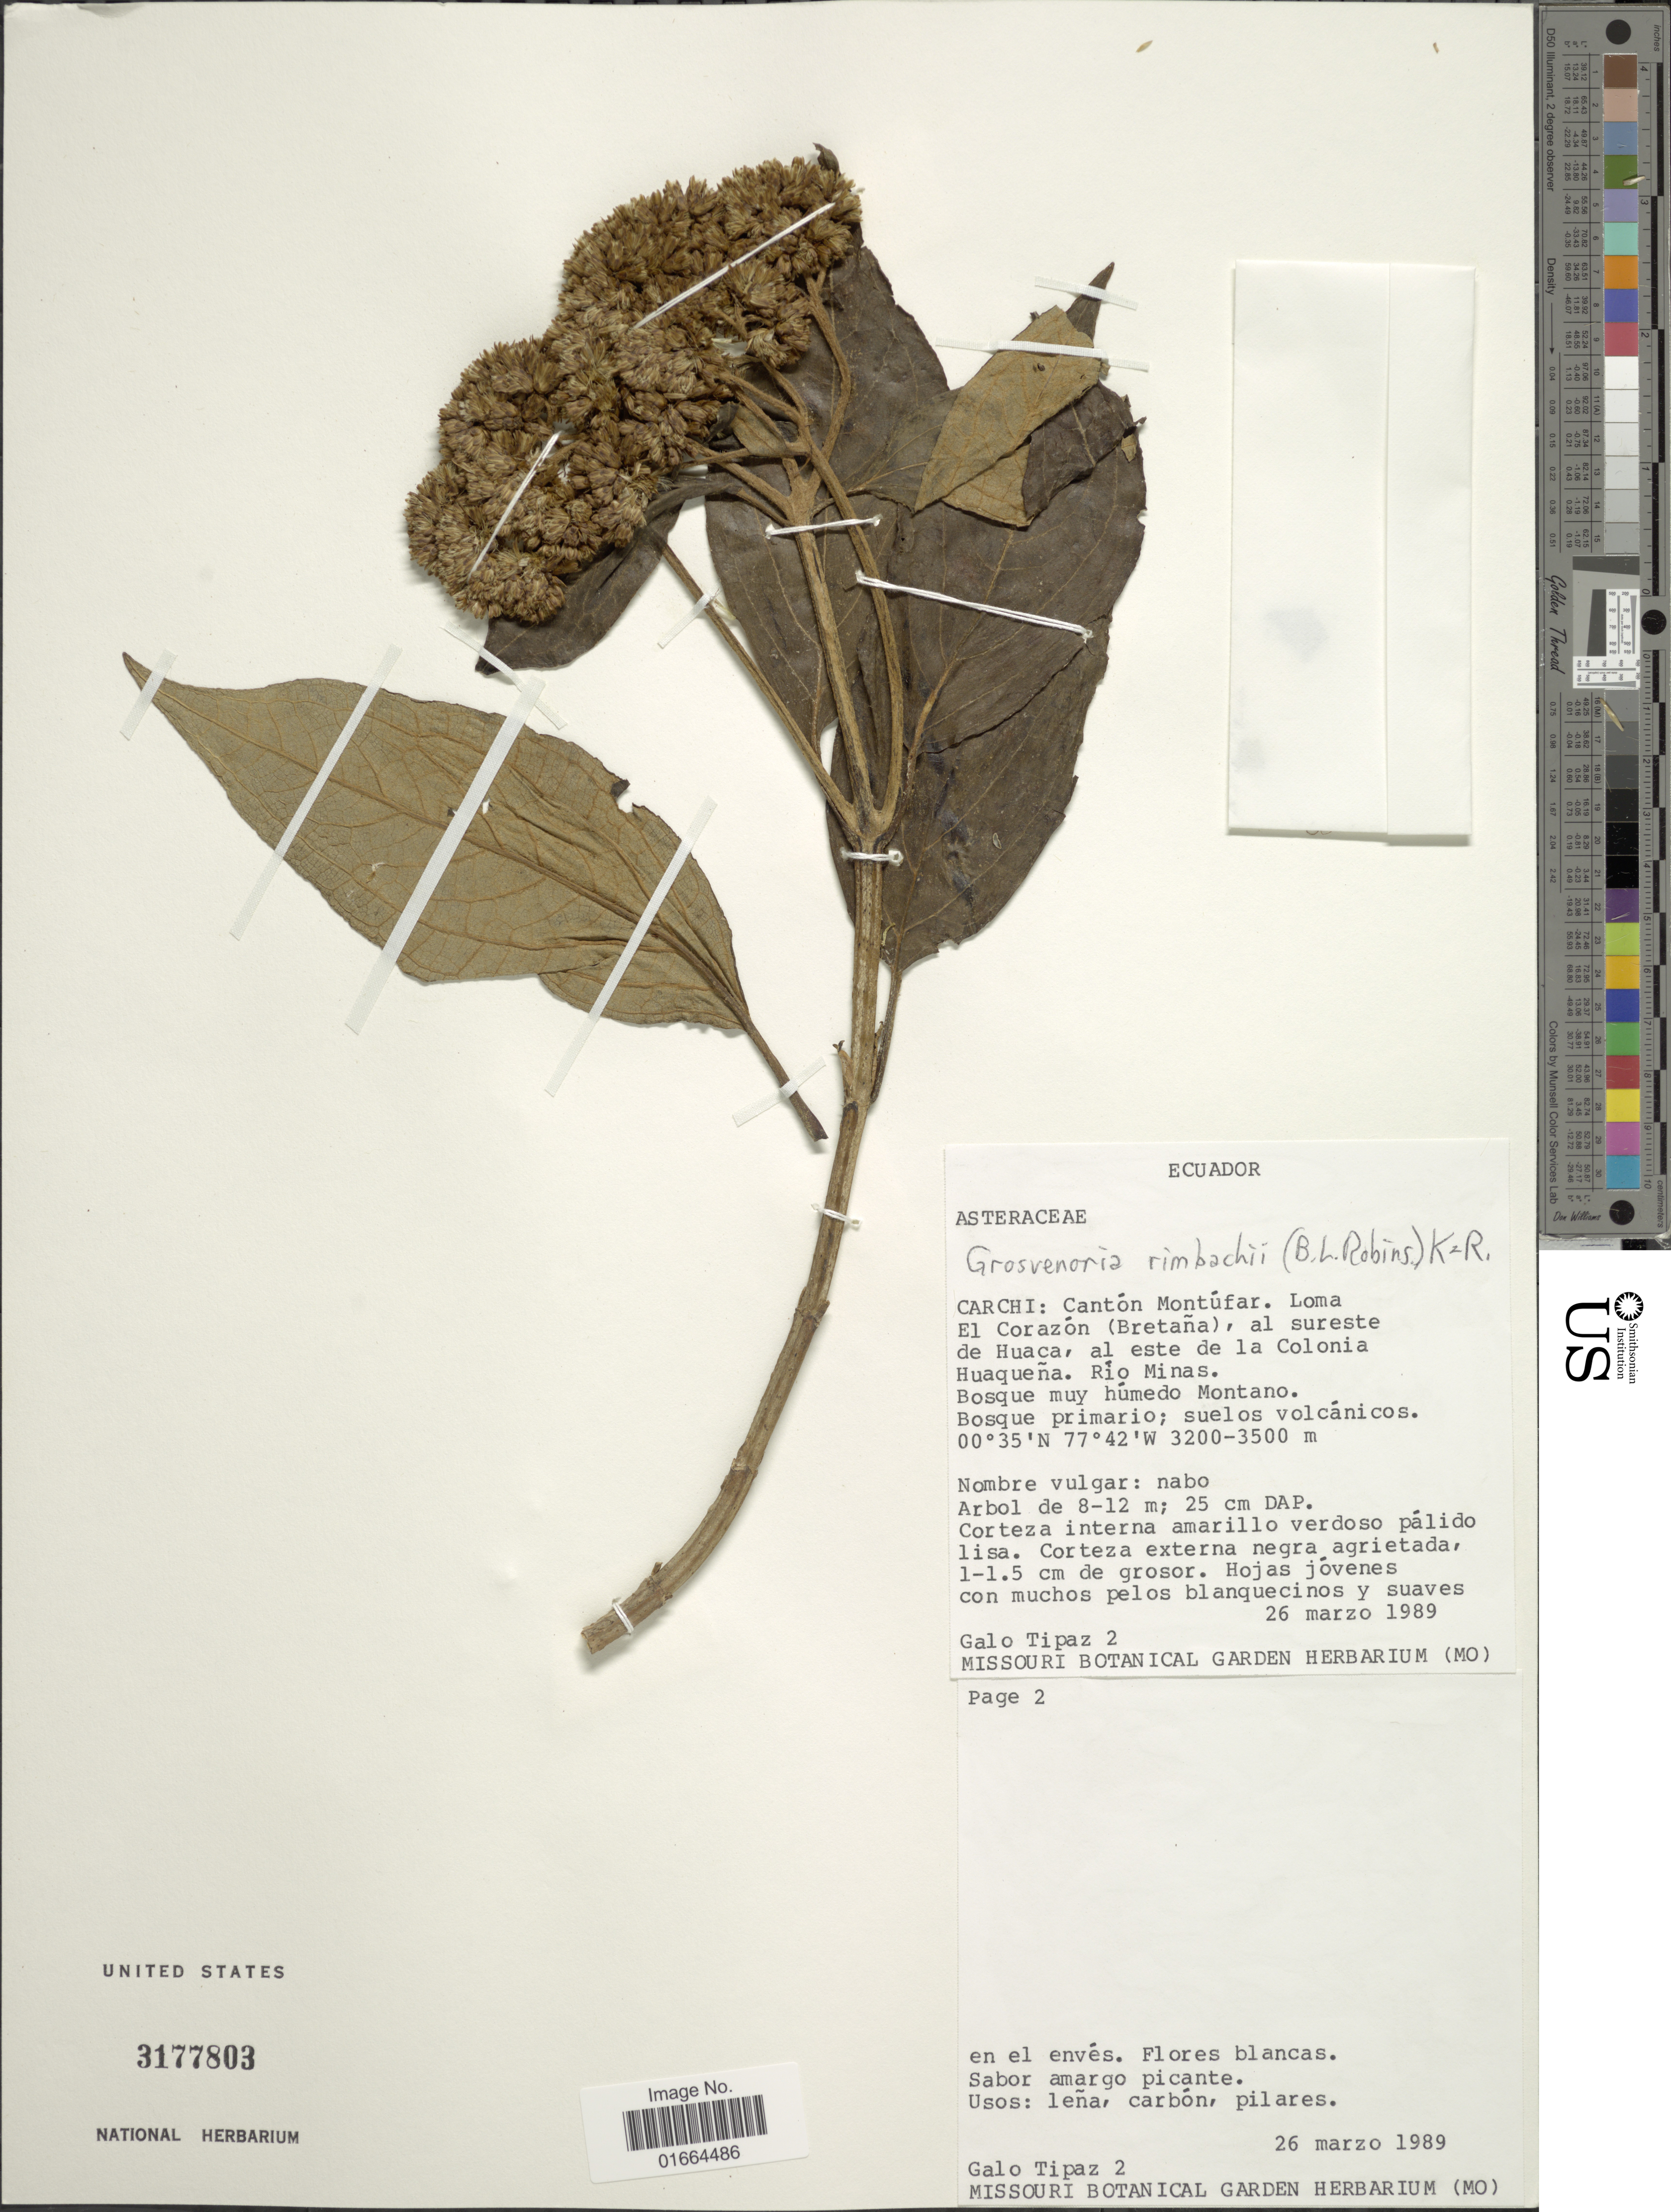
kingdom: Plantae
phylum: Tracheophyta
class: Magnoliopsida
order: Asterales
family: Asteraceae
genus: Grosvenoria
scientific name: Grosvenoria rimbachii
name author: (B.L. Rob.) R.M. King & H. Rob.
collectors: G. Tipaz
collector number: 2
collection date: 1989-03-26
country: Ecuador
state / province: Carchi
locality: Carchi: Canton Montufar, Loma El Corazon (Bretana), al sureste de Huaca, al este de la Colonia HUaguena, Rio Minas, Bosque muy humedo Montano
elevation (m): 3200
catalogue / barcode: US 3177803